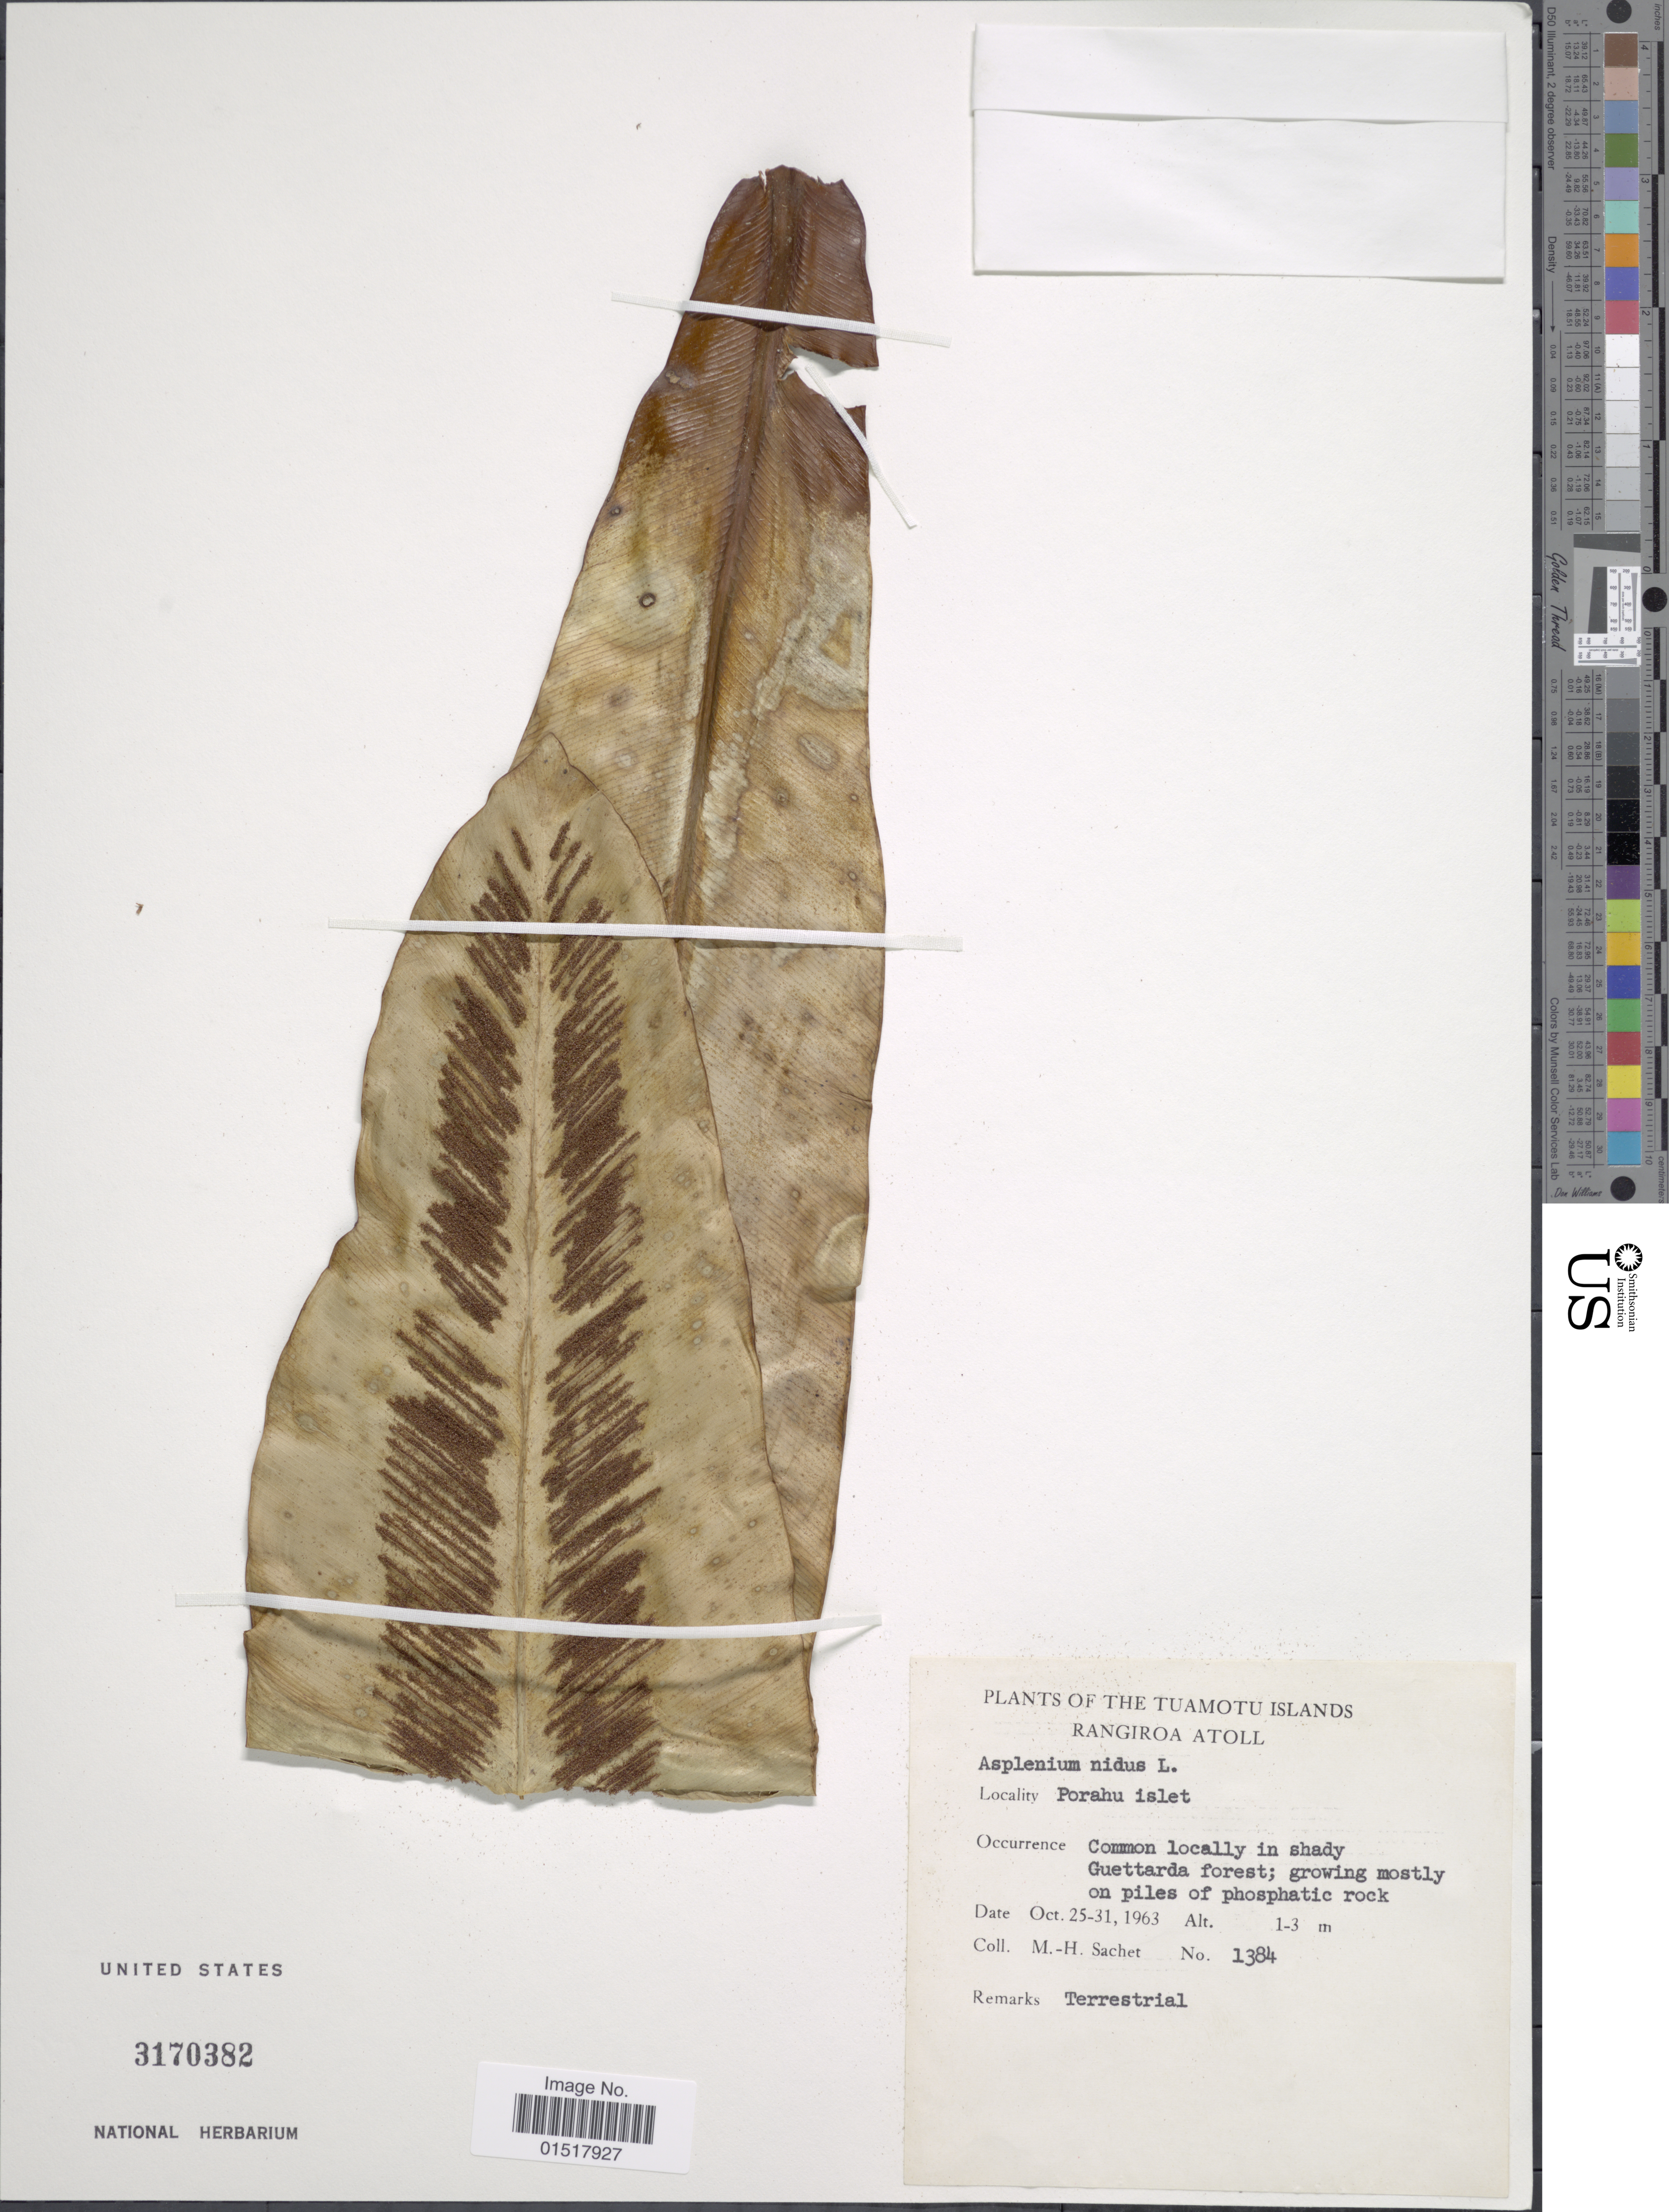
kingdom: Plantae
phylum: Tracheophyta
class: Polypodiopsida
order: Polypodiales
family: Aspleniaceae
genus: Asplenium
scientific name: Asplenium nidus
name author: L.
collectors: M.-H. Sachet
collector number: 1384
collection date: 1963-10-25/1963-10-31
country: French Polynesia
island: Rangiroa [Deans] Atoll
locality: Tuamotu Islands. Rangiroa Atoll. Porahu islet.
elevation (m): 1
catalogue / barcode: US 3170382